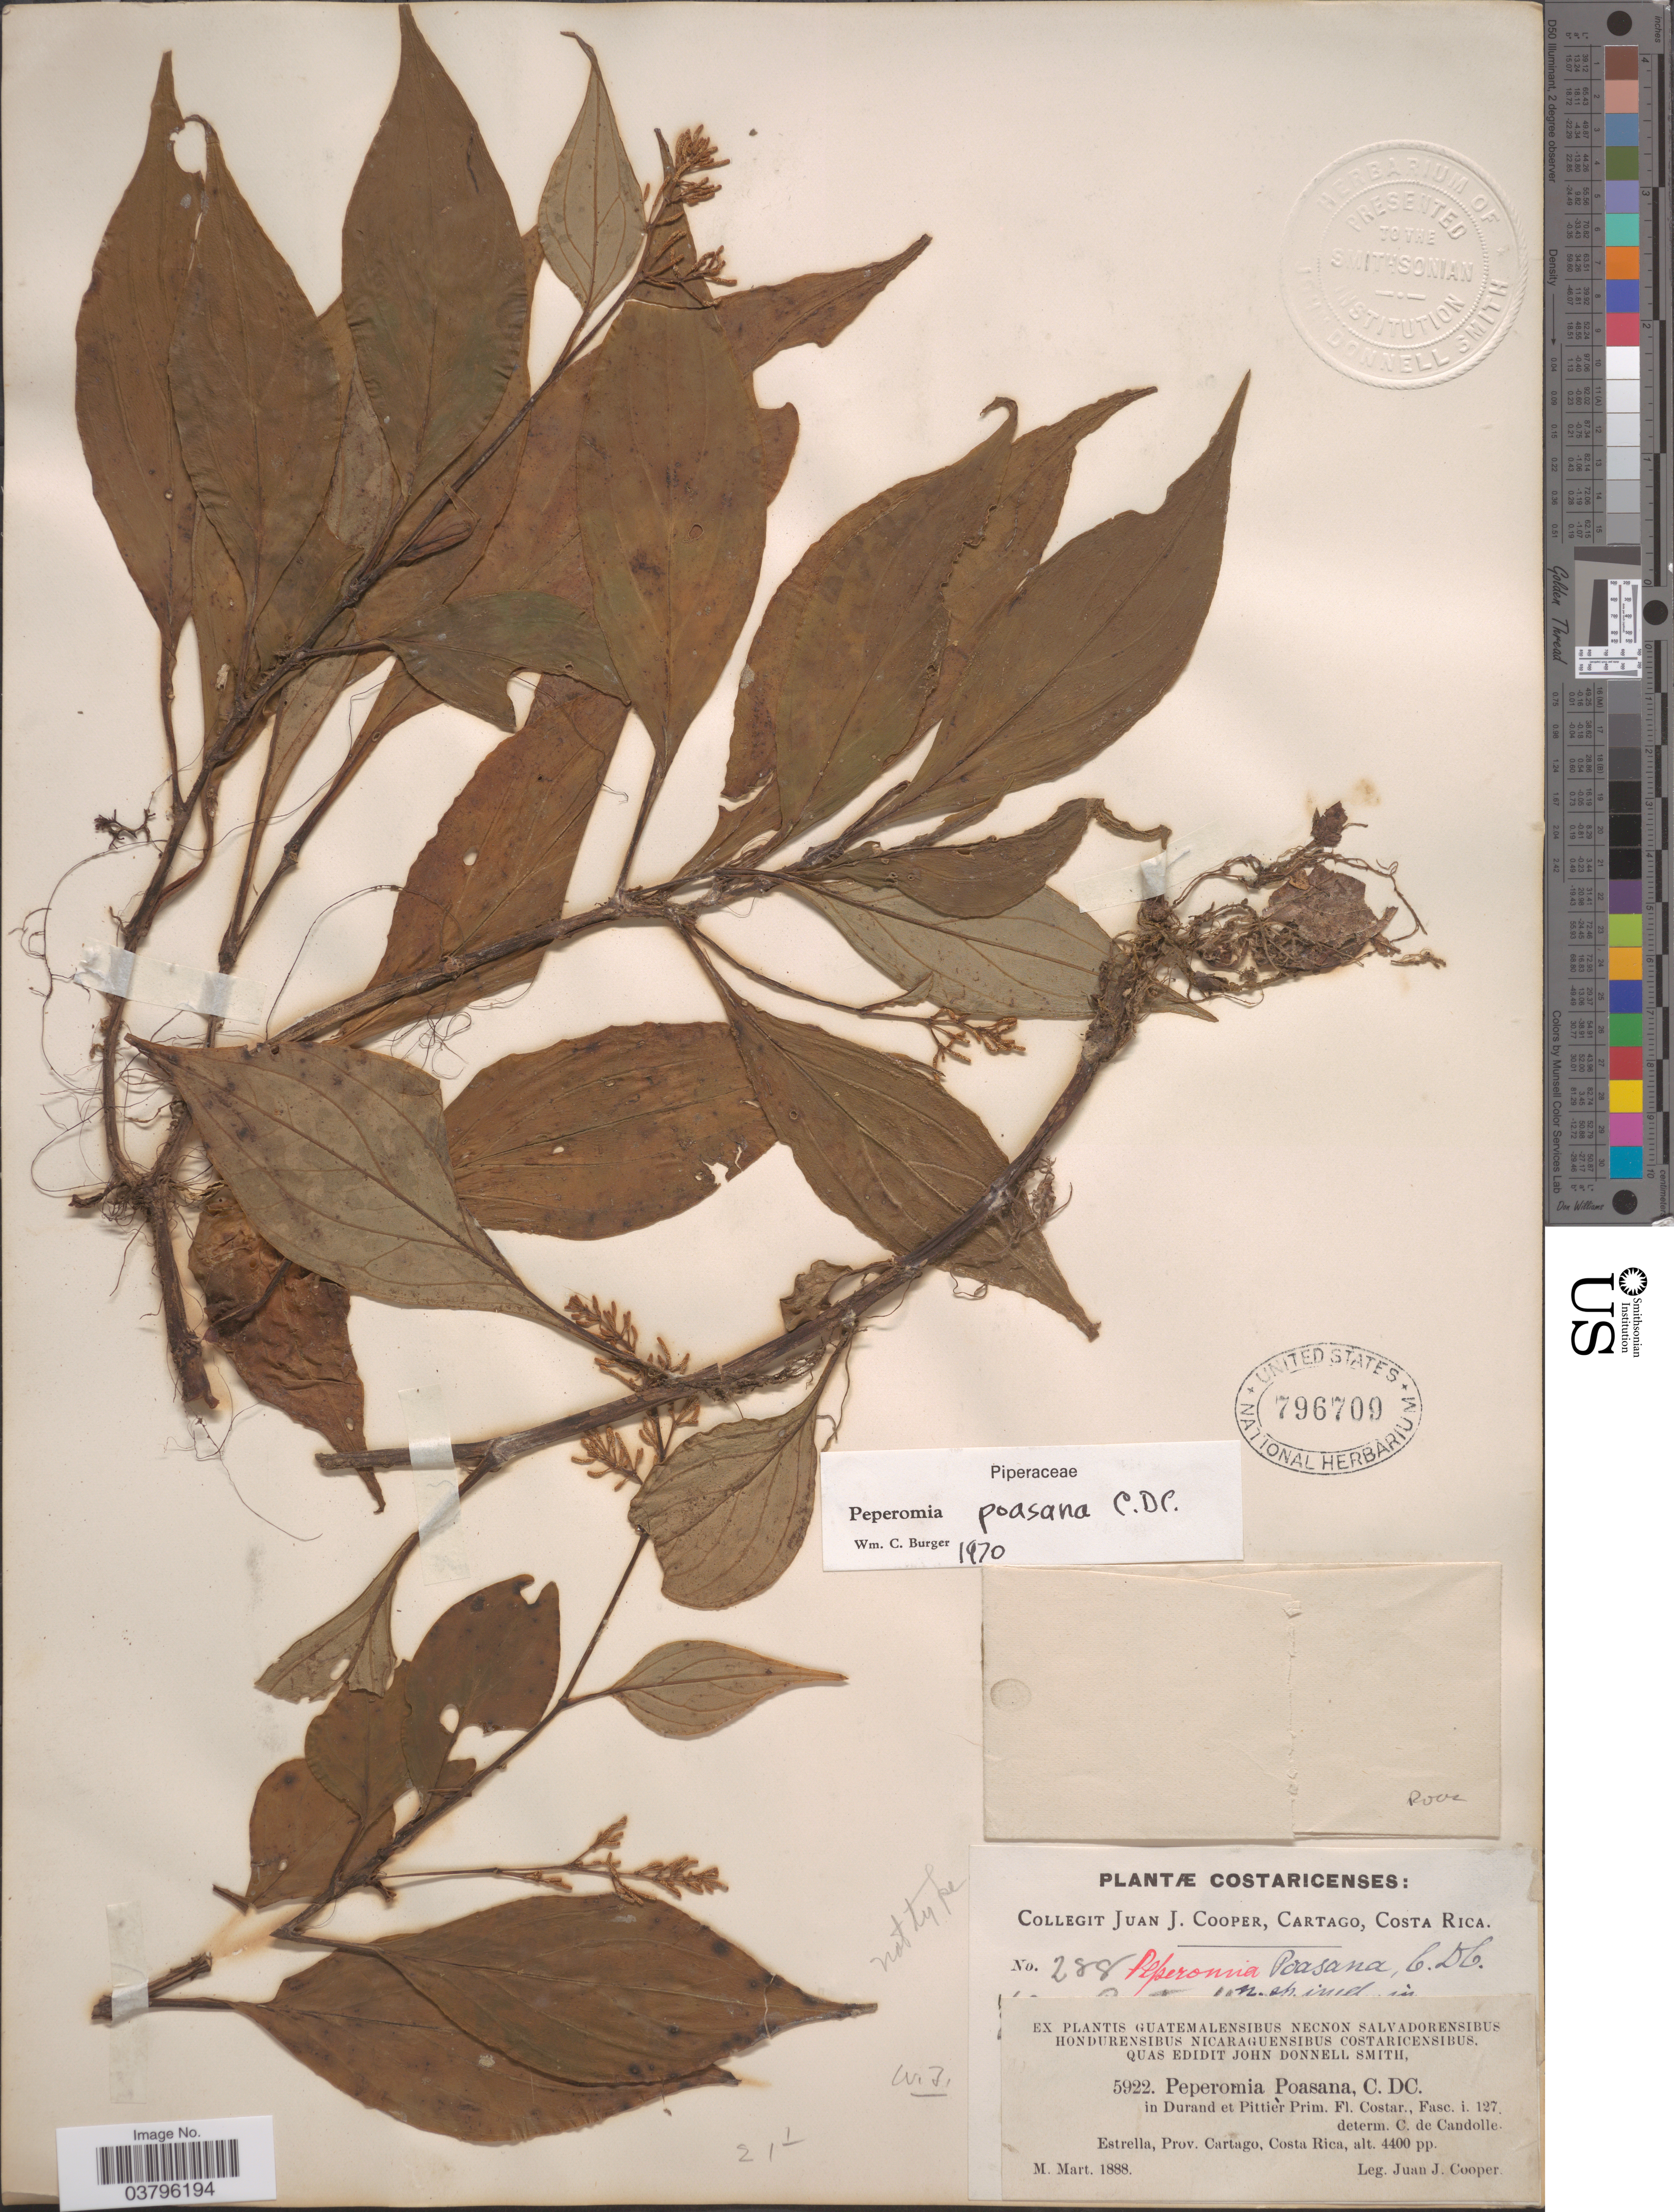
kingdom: Plantae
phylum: Tracheophyta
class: Magnoliopsida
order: Piperales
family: Piperaceae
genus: Peperomia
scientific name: Peperomia poasana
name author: C. DC.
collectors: J. J. Cooper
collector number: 288/5922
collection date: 1888-03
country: Costa Rica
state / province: Cartago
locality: Estrella.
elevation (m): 1341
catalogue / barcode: US 796709